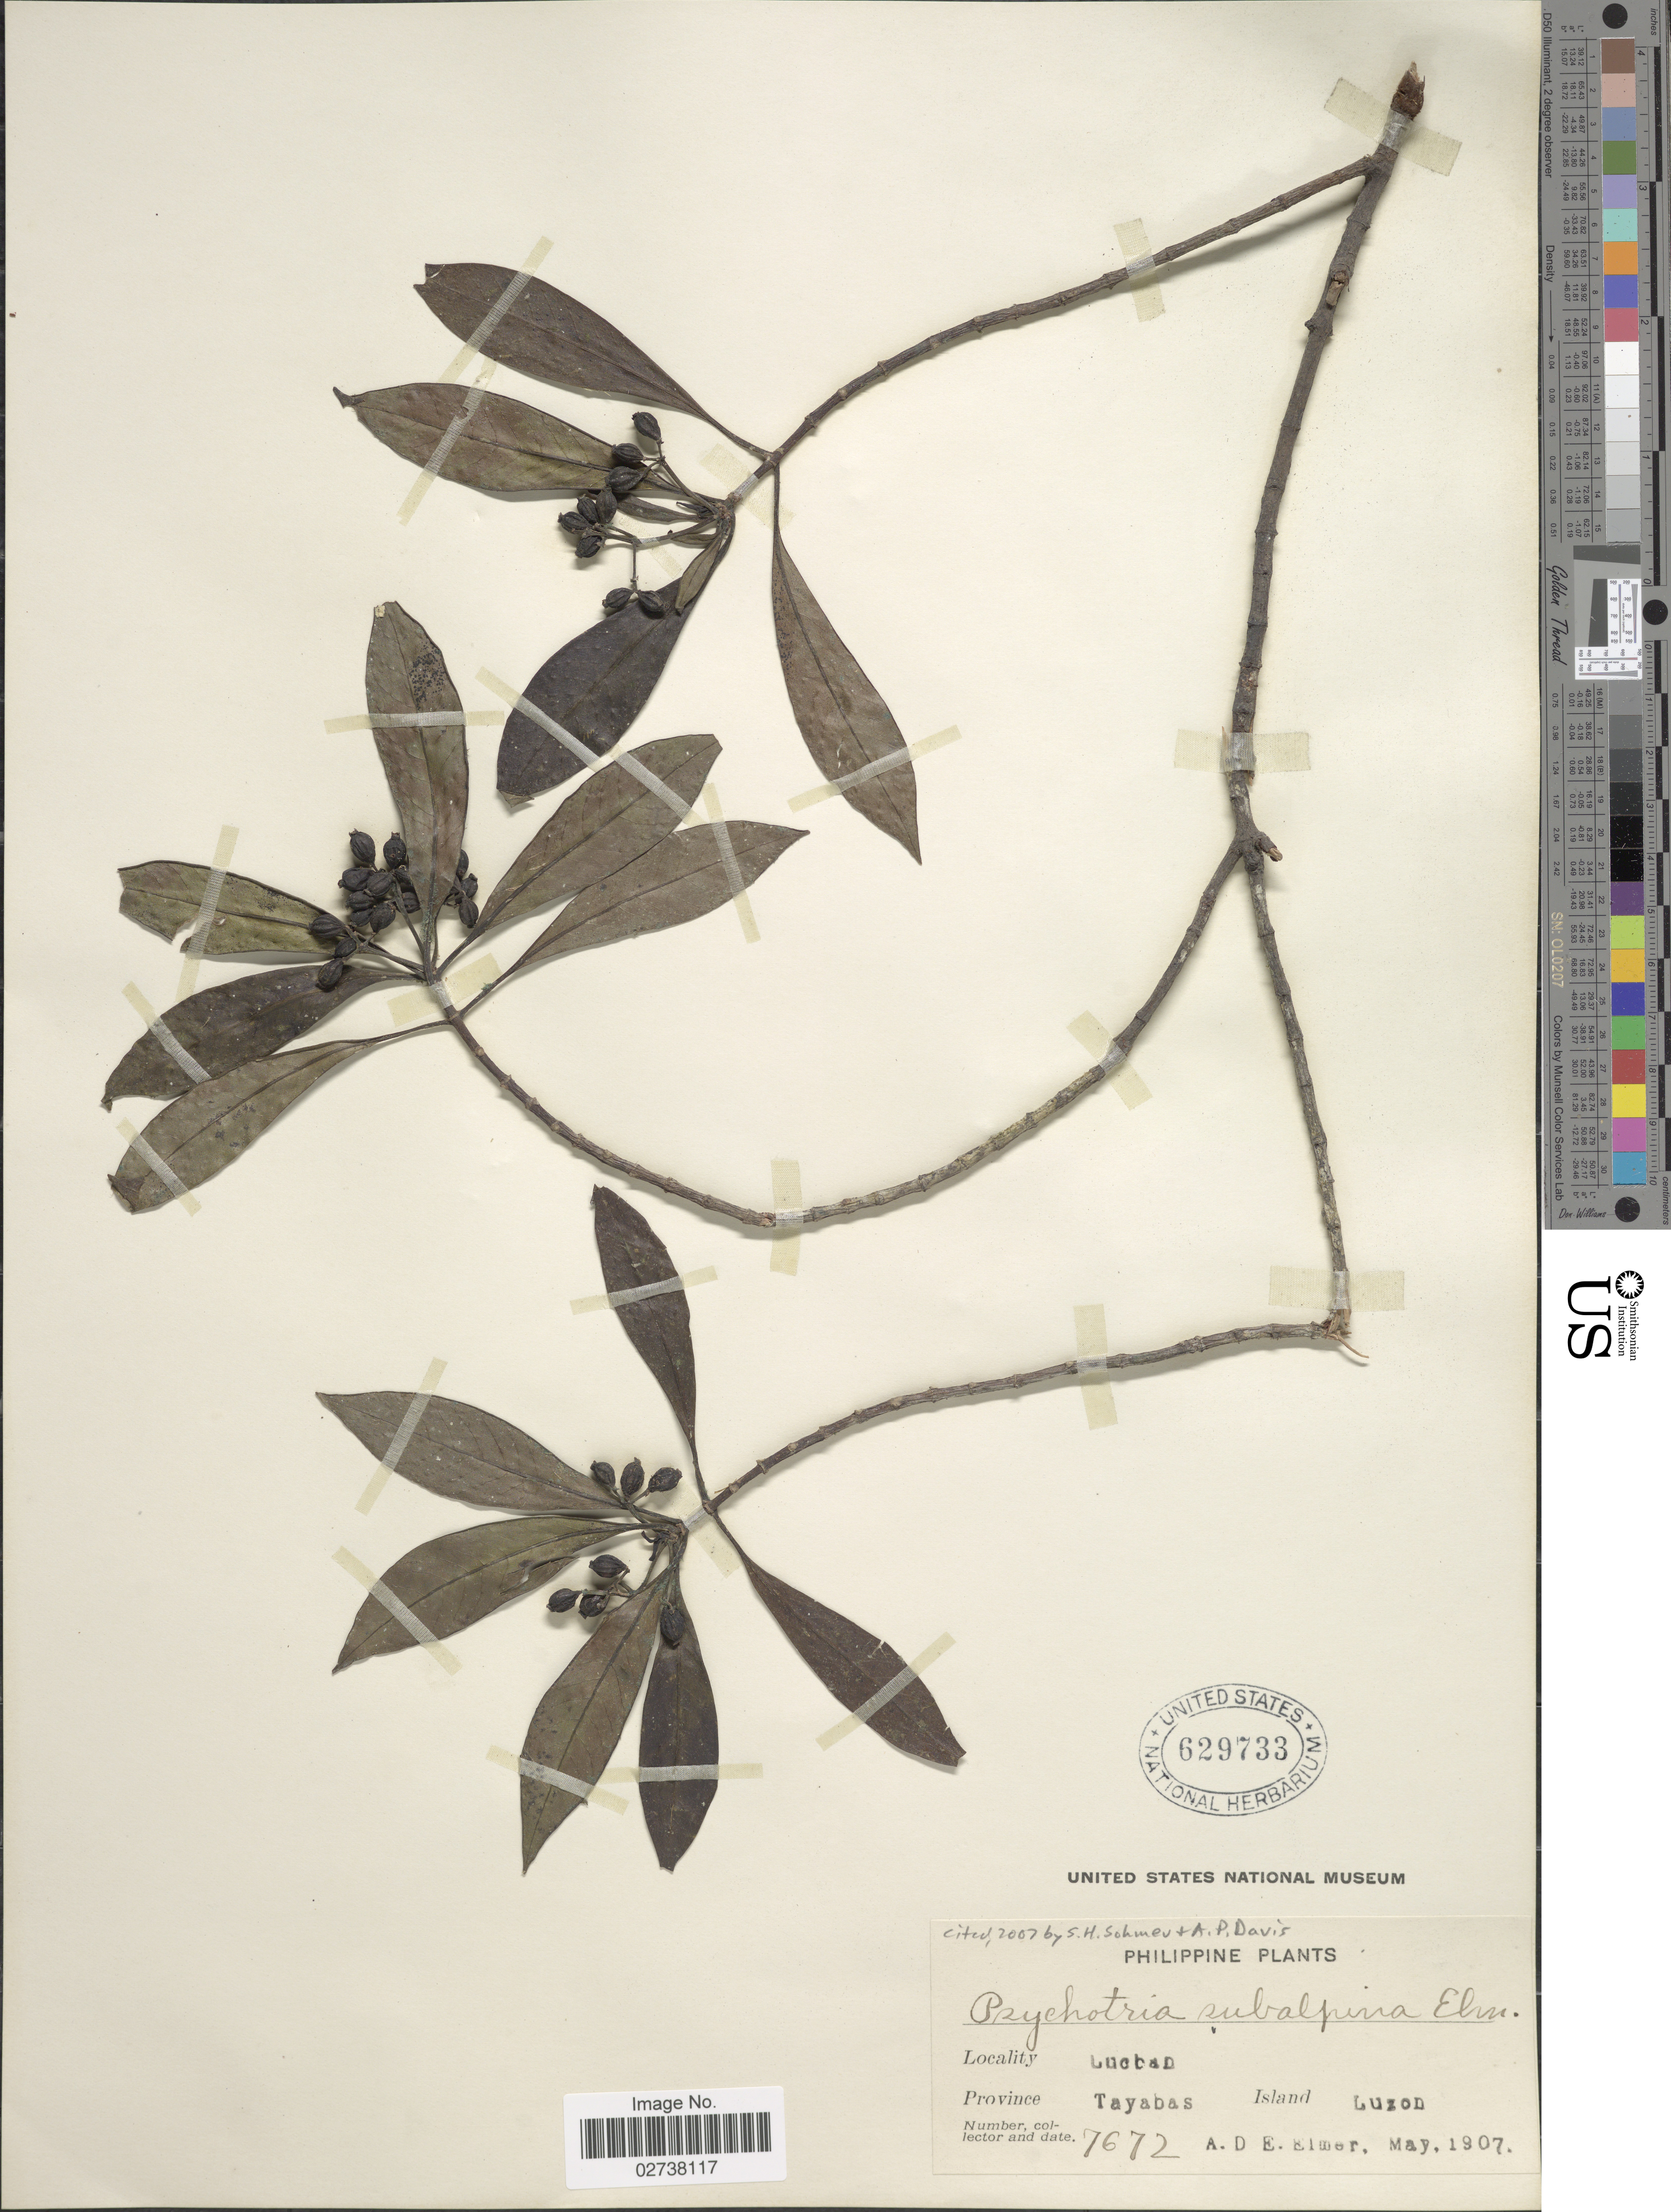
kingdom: Plantae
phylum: Tracheophyta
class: Magnoliopsida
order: Gentianales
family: Rubiaceae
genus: Psychotria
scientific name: Psychotria subalpina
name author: Elmer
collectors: A. D. E. Elmer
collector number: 7672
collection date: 1907-05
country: Philippines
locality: Lucban, Province Tayabas Island Luzon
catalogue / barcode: US 629733